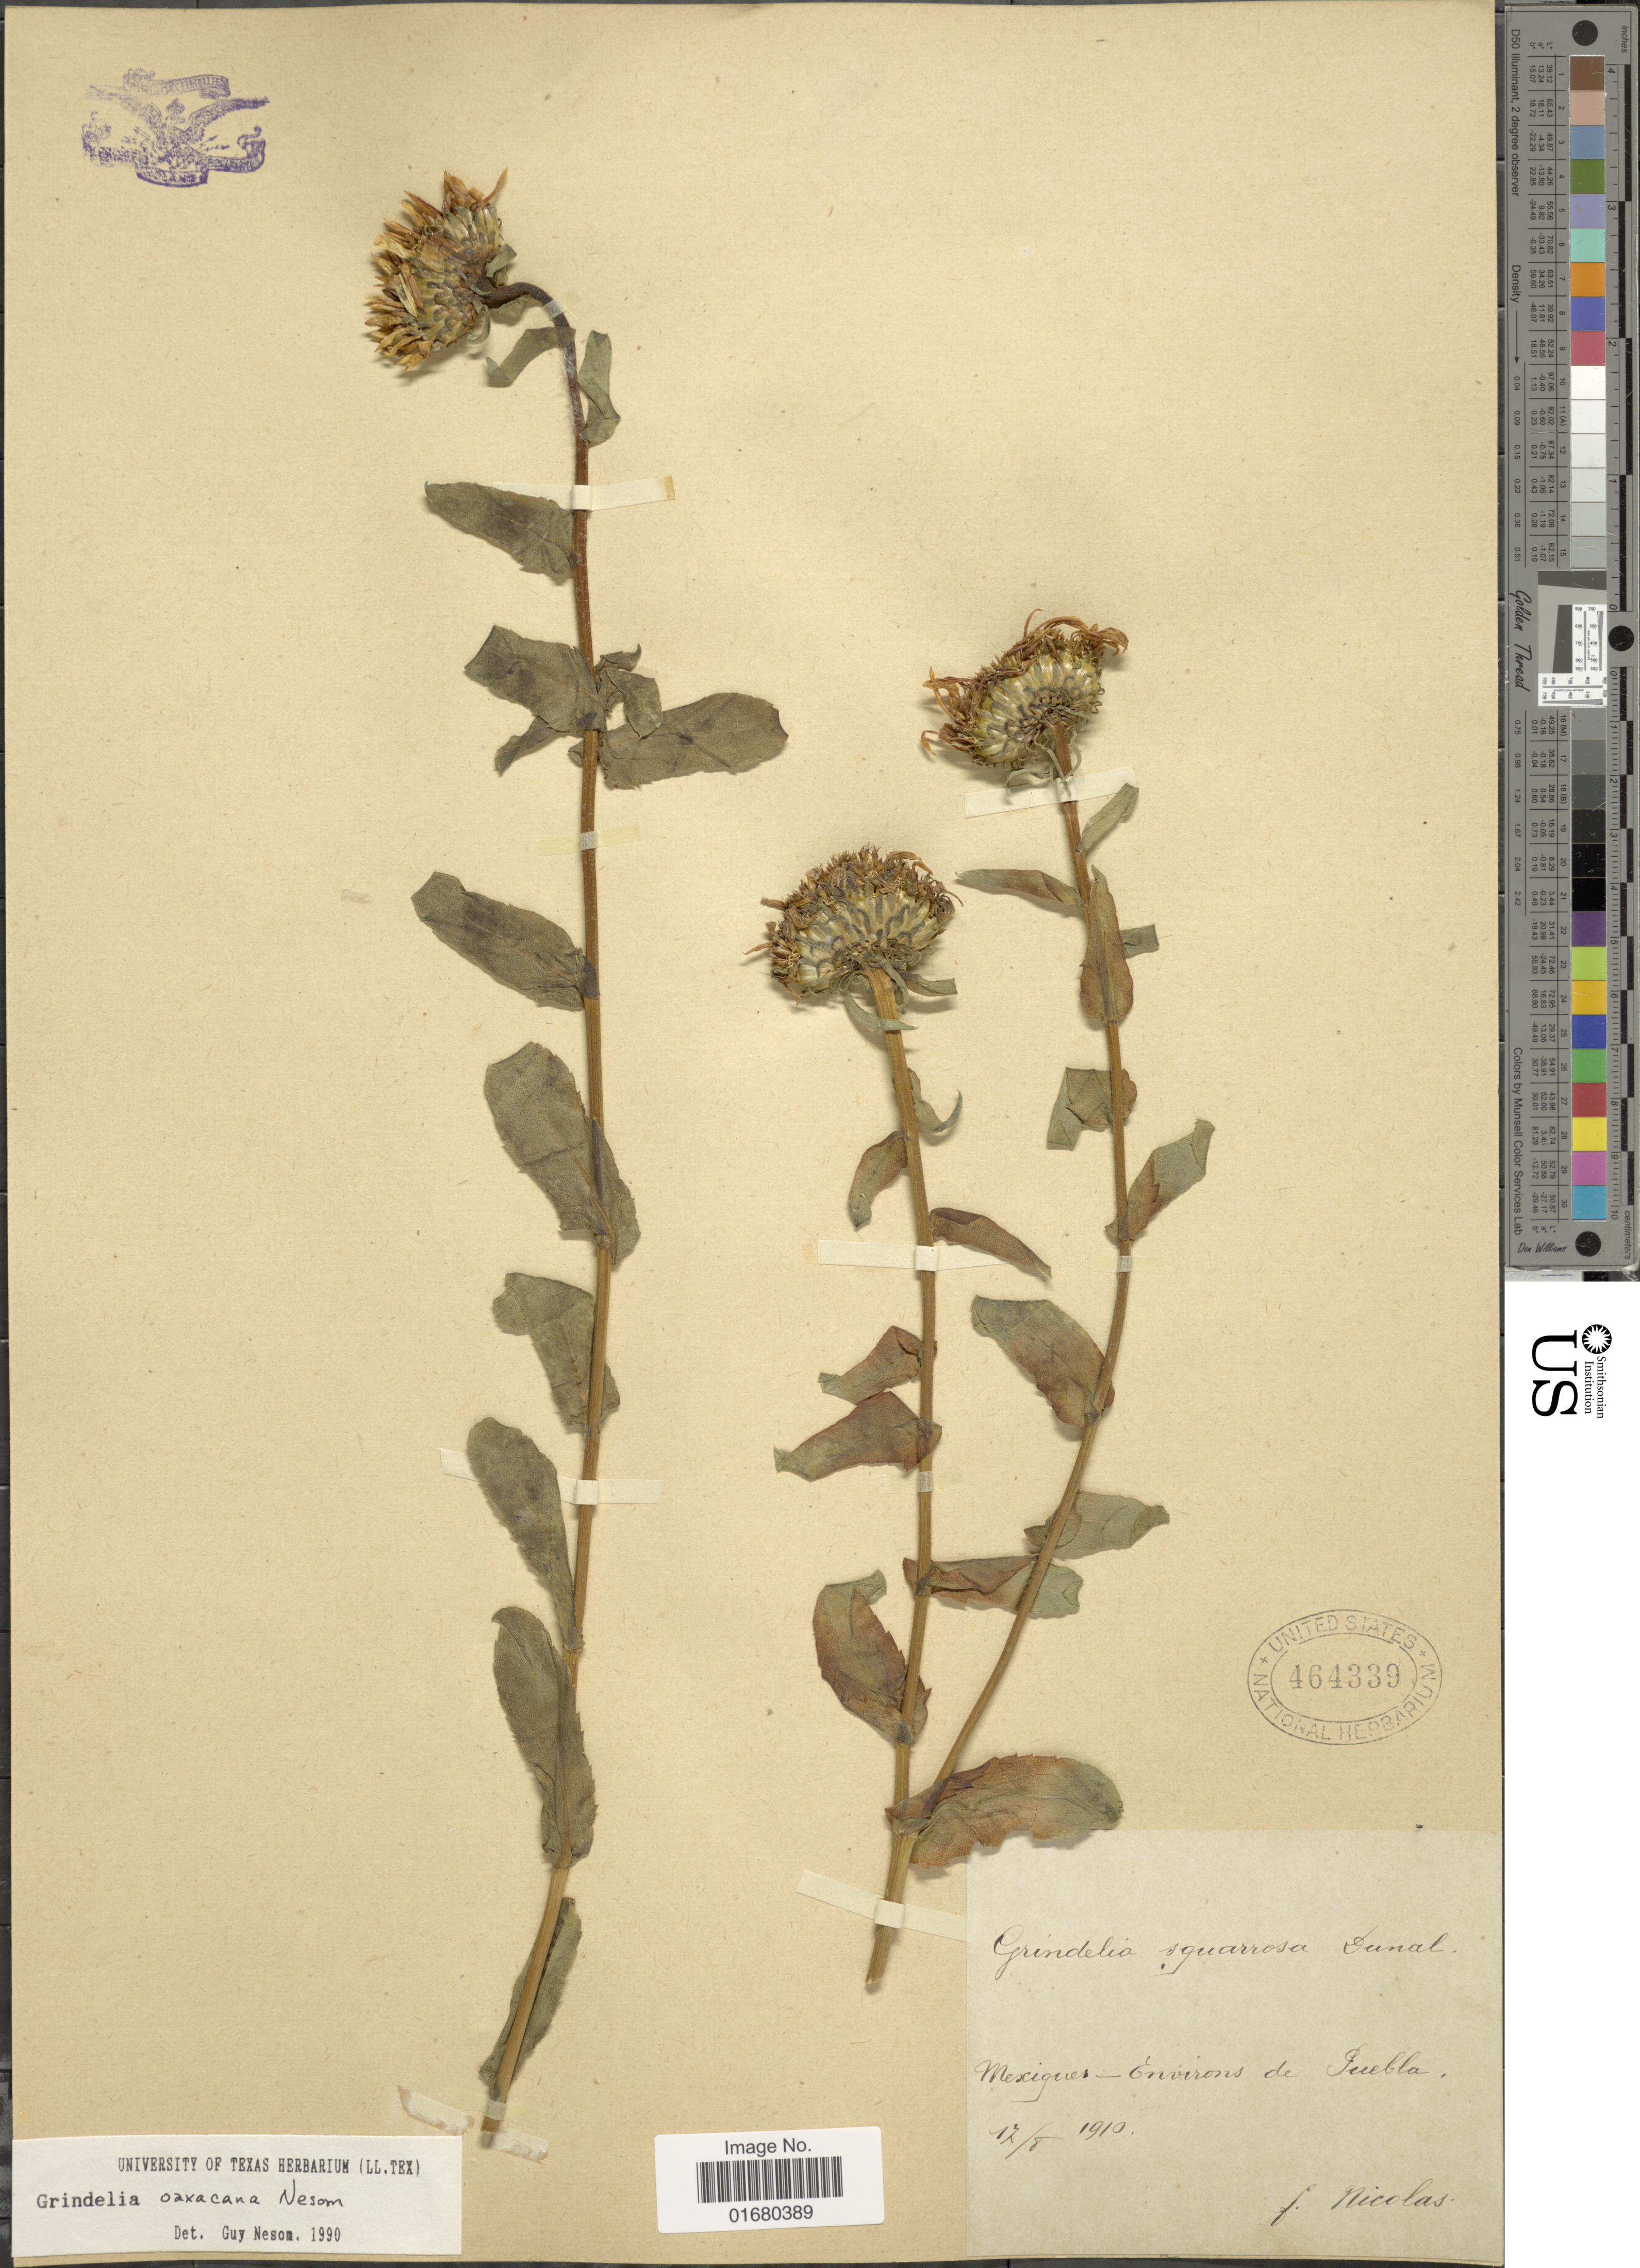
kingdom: Plantae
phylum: Tracheophyta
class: Magnoliopsida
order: Asterales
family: Asteraceae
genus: Grindelia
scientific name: Grindelia oaxacana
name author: G.L. Nesom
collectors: J. Nicolas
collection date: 1910-08-12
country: Mexico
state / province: Puebla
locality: Environs de Puebla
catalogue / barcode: US 464339